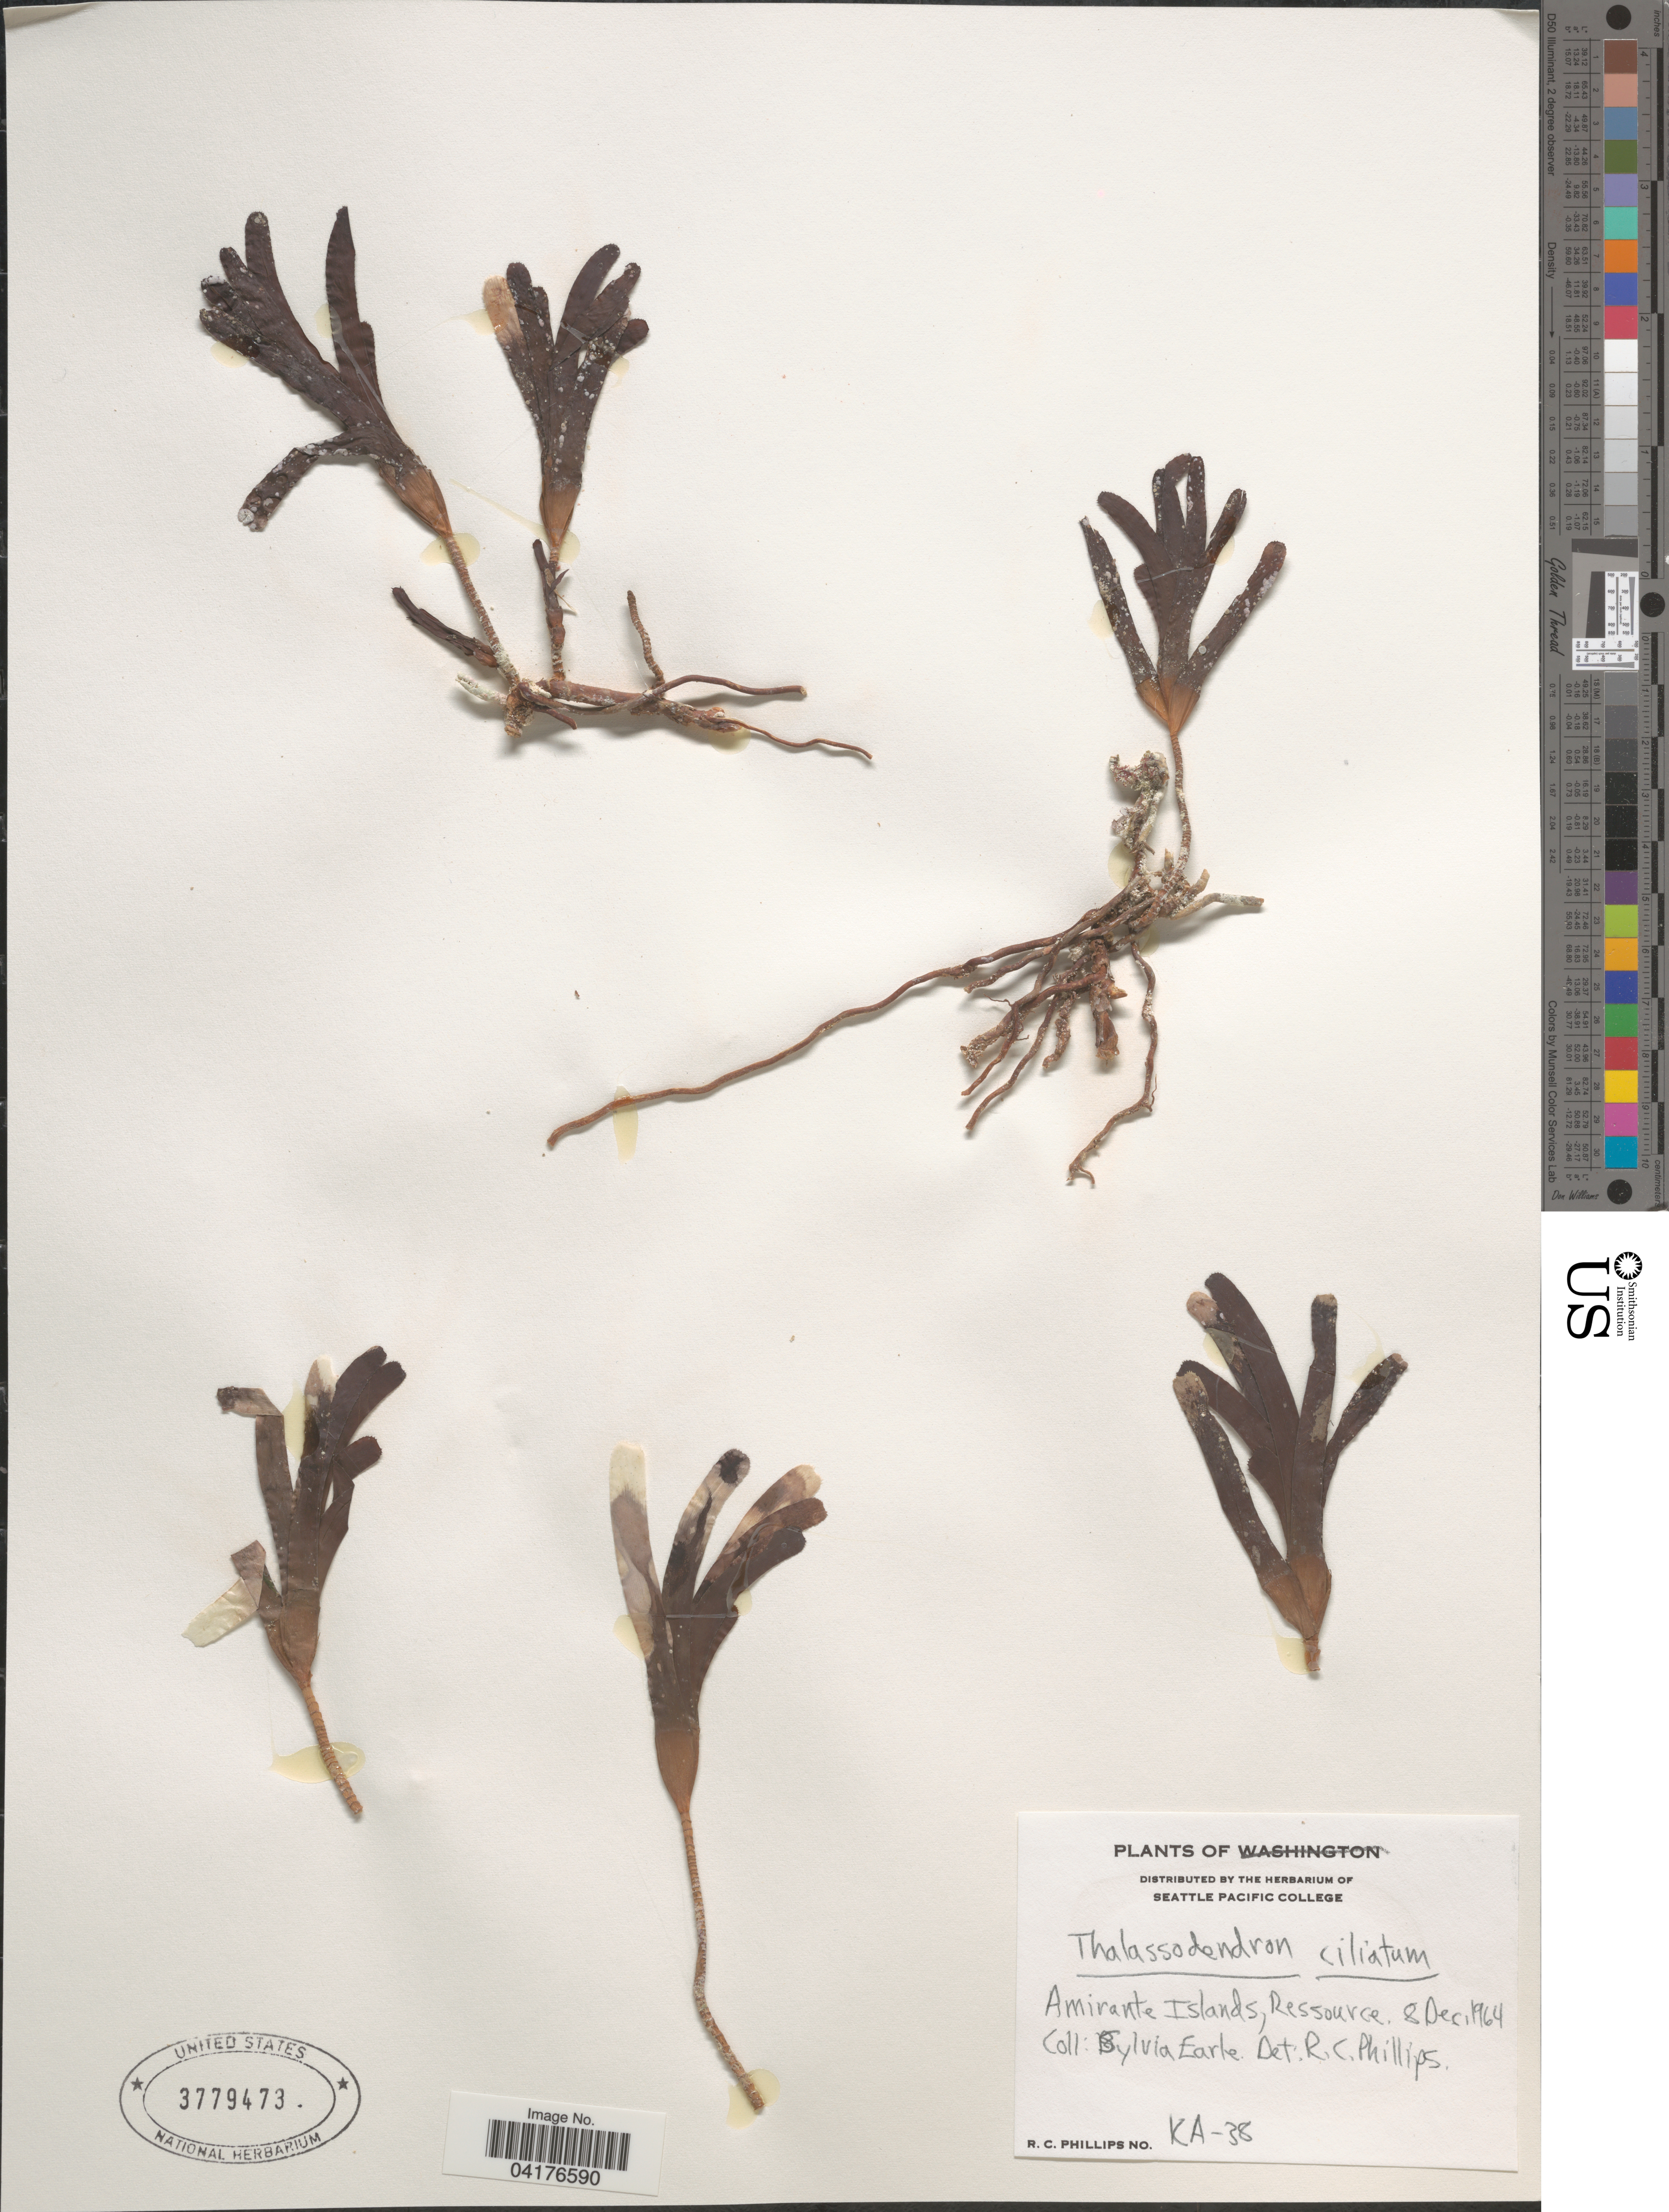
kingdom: Plantae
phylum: Tracheophyta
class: Liliopsida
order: Alismatales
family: Cymodoceaceae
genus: Thalassodendron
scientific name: Thalassodendron ciliatum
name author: (Forssk.) Hartog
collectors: S. A. Earle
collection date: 1964-12-08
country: Seychelles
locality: Amirante Islands, Ressource.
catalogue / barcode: US 3779473